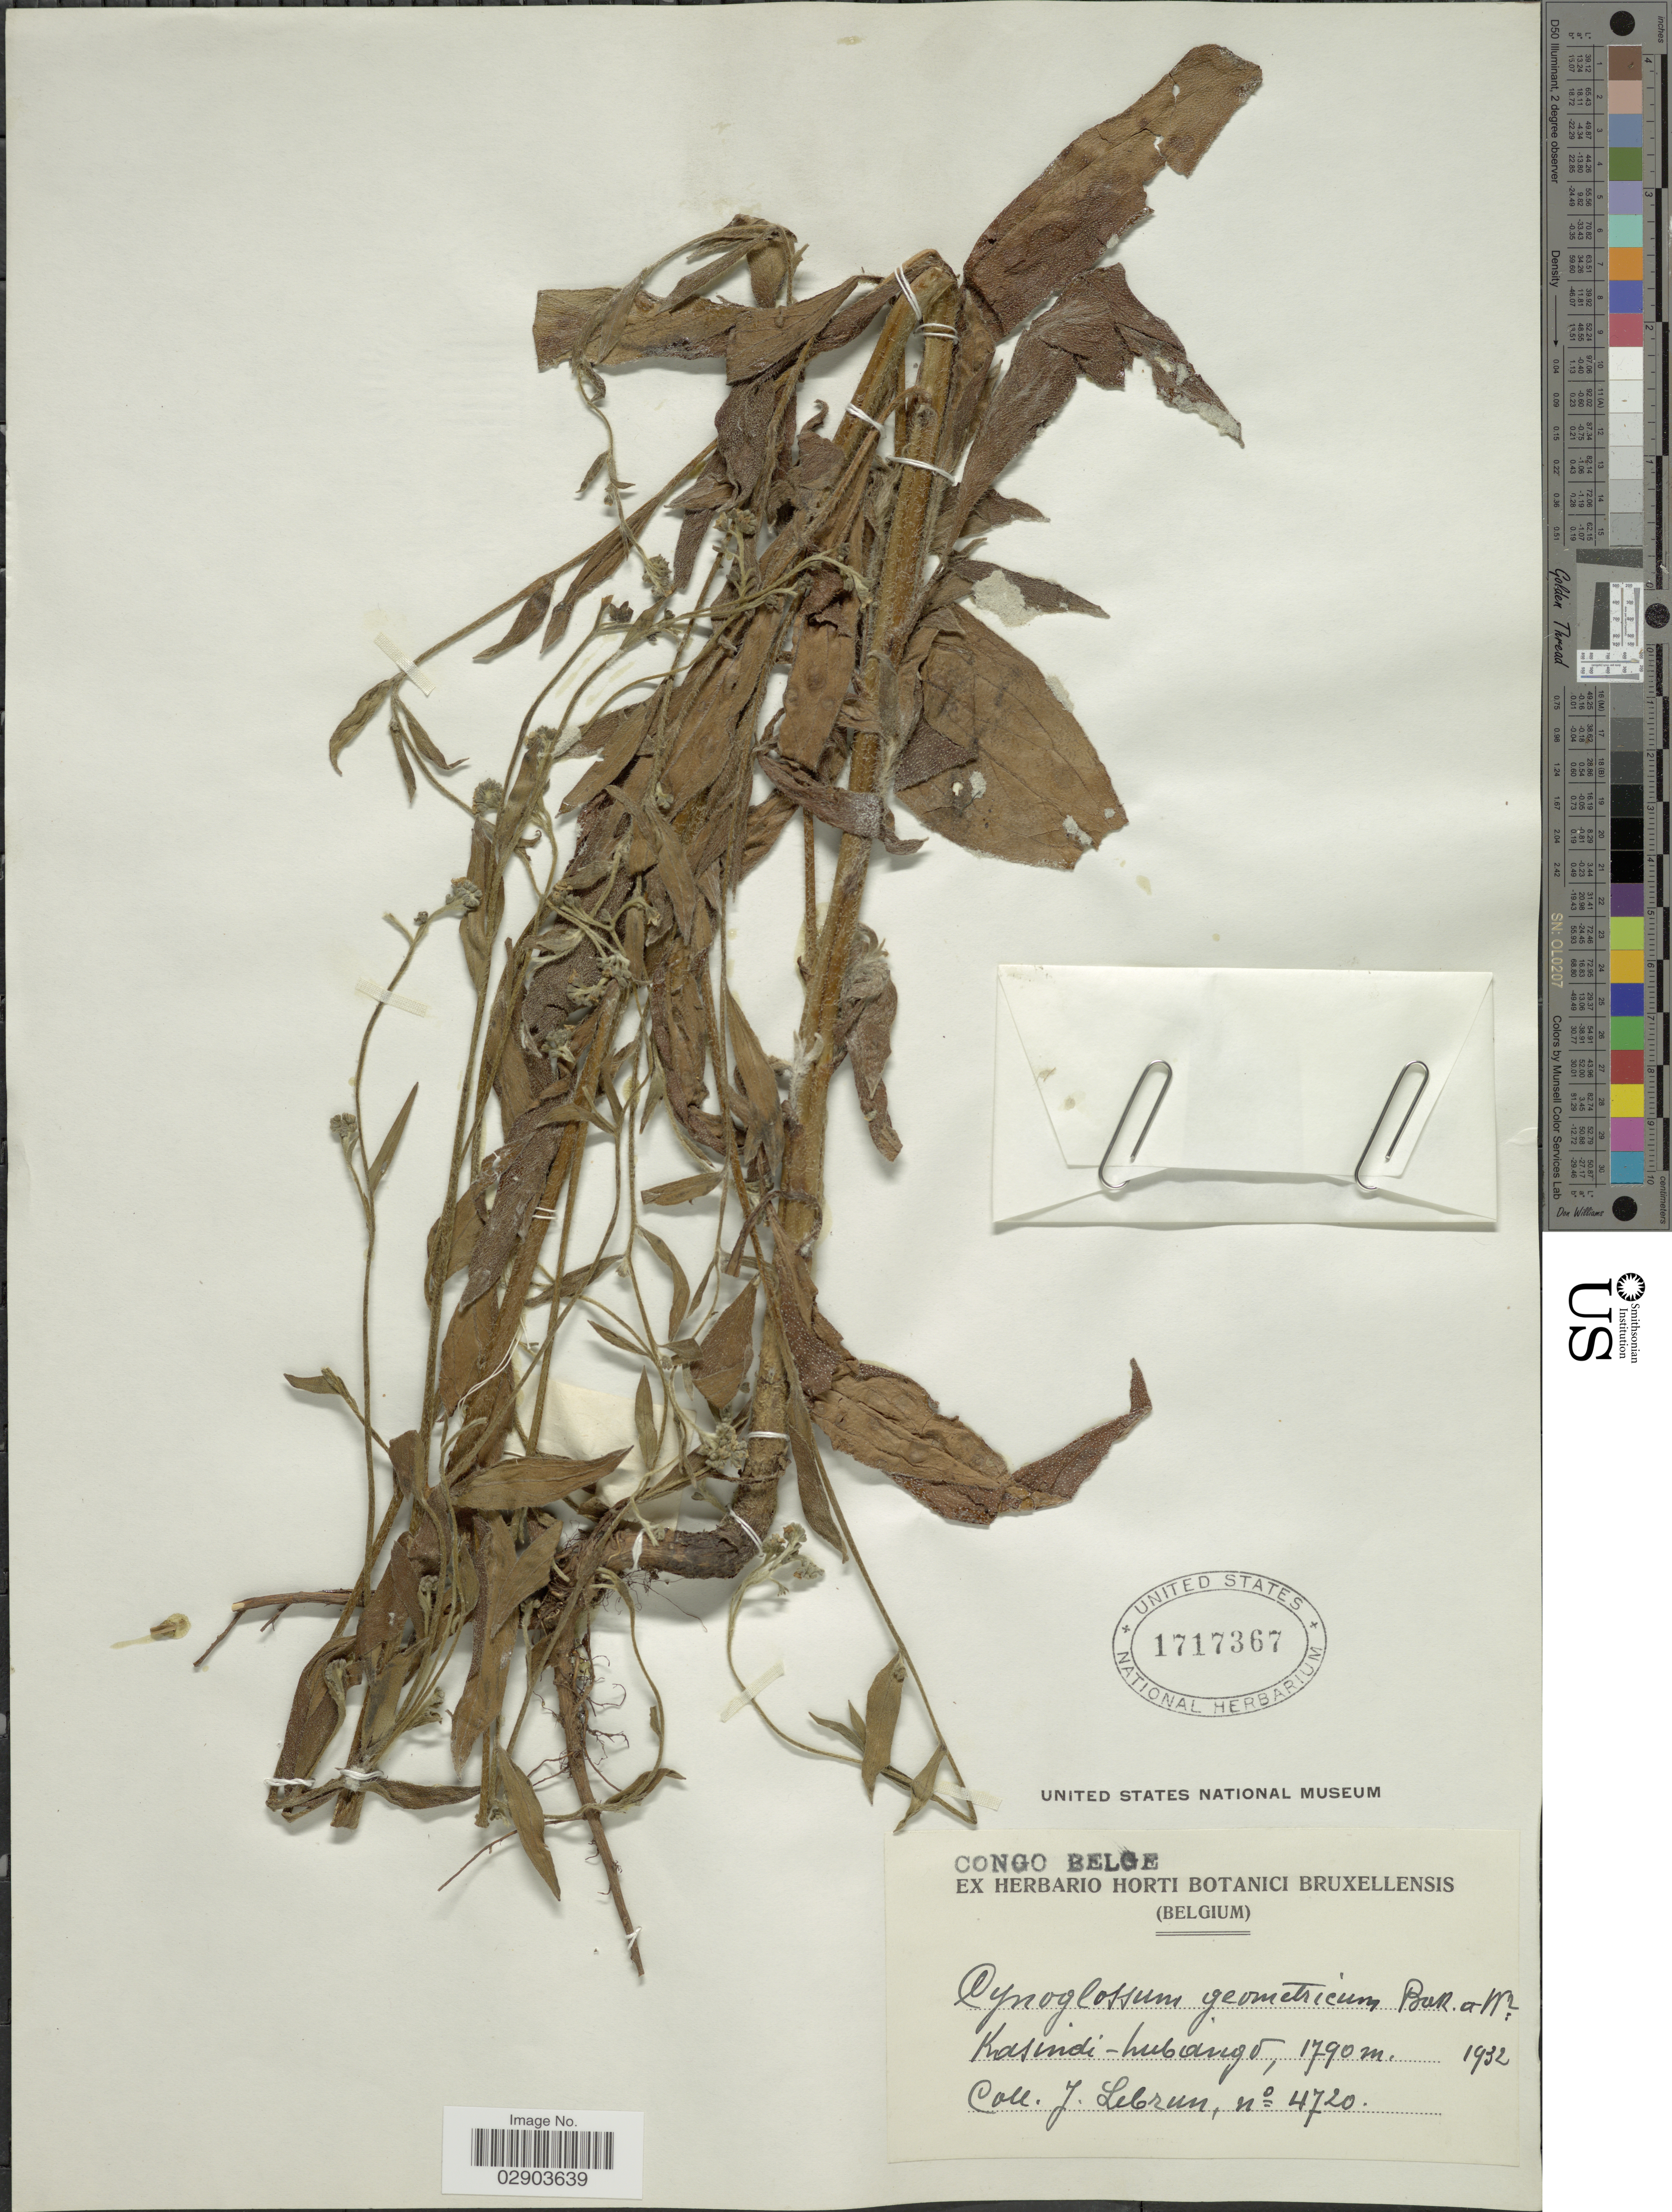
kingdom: Plantae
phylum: Tracheophyta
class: Magnoliopsida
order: Boraginales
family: Boraginaceae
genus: Cynoglossum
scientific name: Cynoglossum geometricum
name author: Baker & C.H. Wright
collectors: J. A. Lebrun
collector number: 4720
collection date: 1932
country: Congo, Democratic Republic of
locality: Kasindi-Lubango, Congo Belge.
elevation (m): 1790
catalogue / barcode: US 1717367